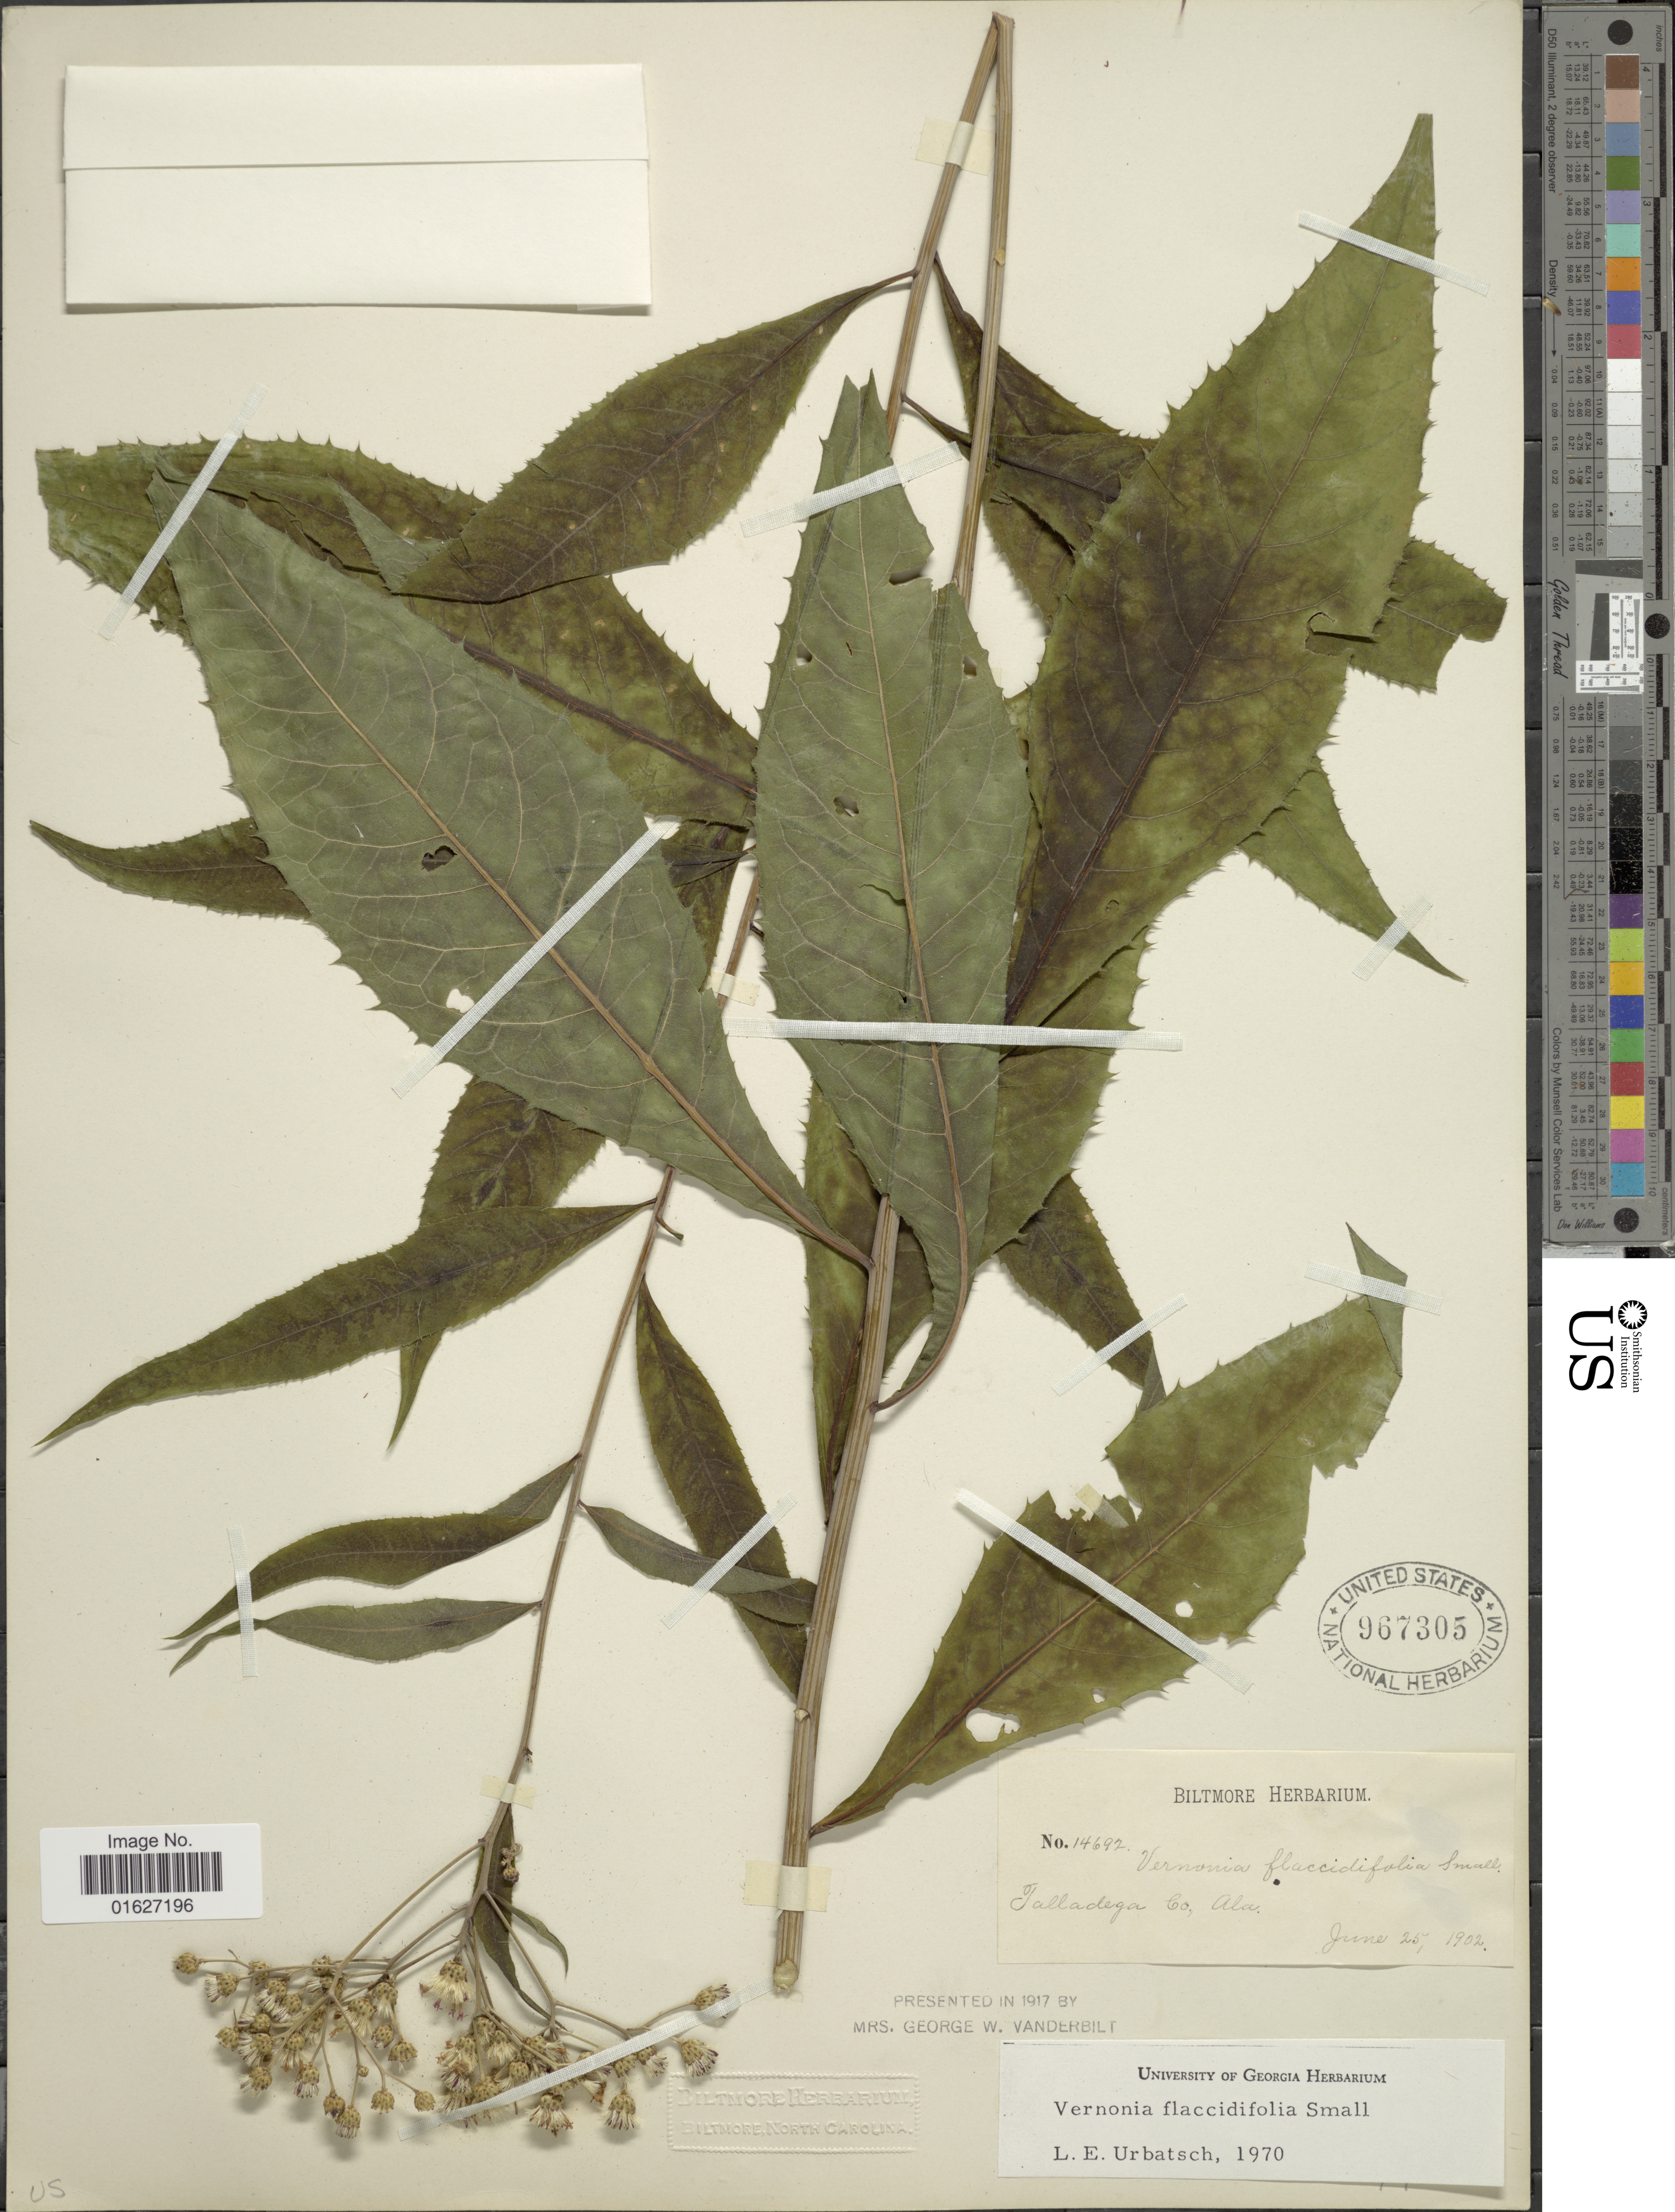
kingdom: Plantae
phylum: Tracheophyta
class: Magnoliopsida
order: Asterales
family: Asteraceae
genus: Vernonia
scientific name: Vernonia flaccidifolia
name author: Small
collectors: ex herb. Biltmore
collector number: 14692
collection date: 1902-06-25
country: United States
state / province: Alabama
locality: Talladega Co.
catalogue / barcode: US 967305